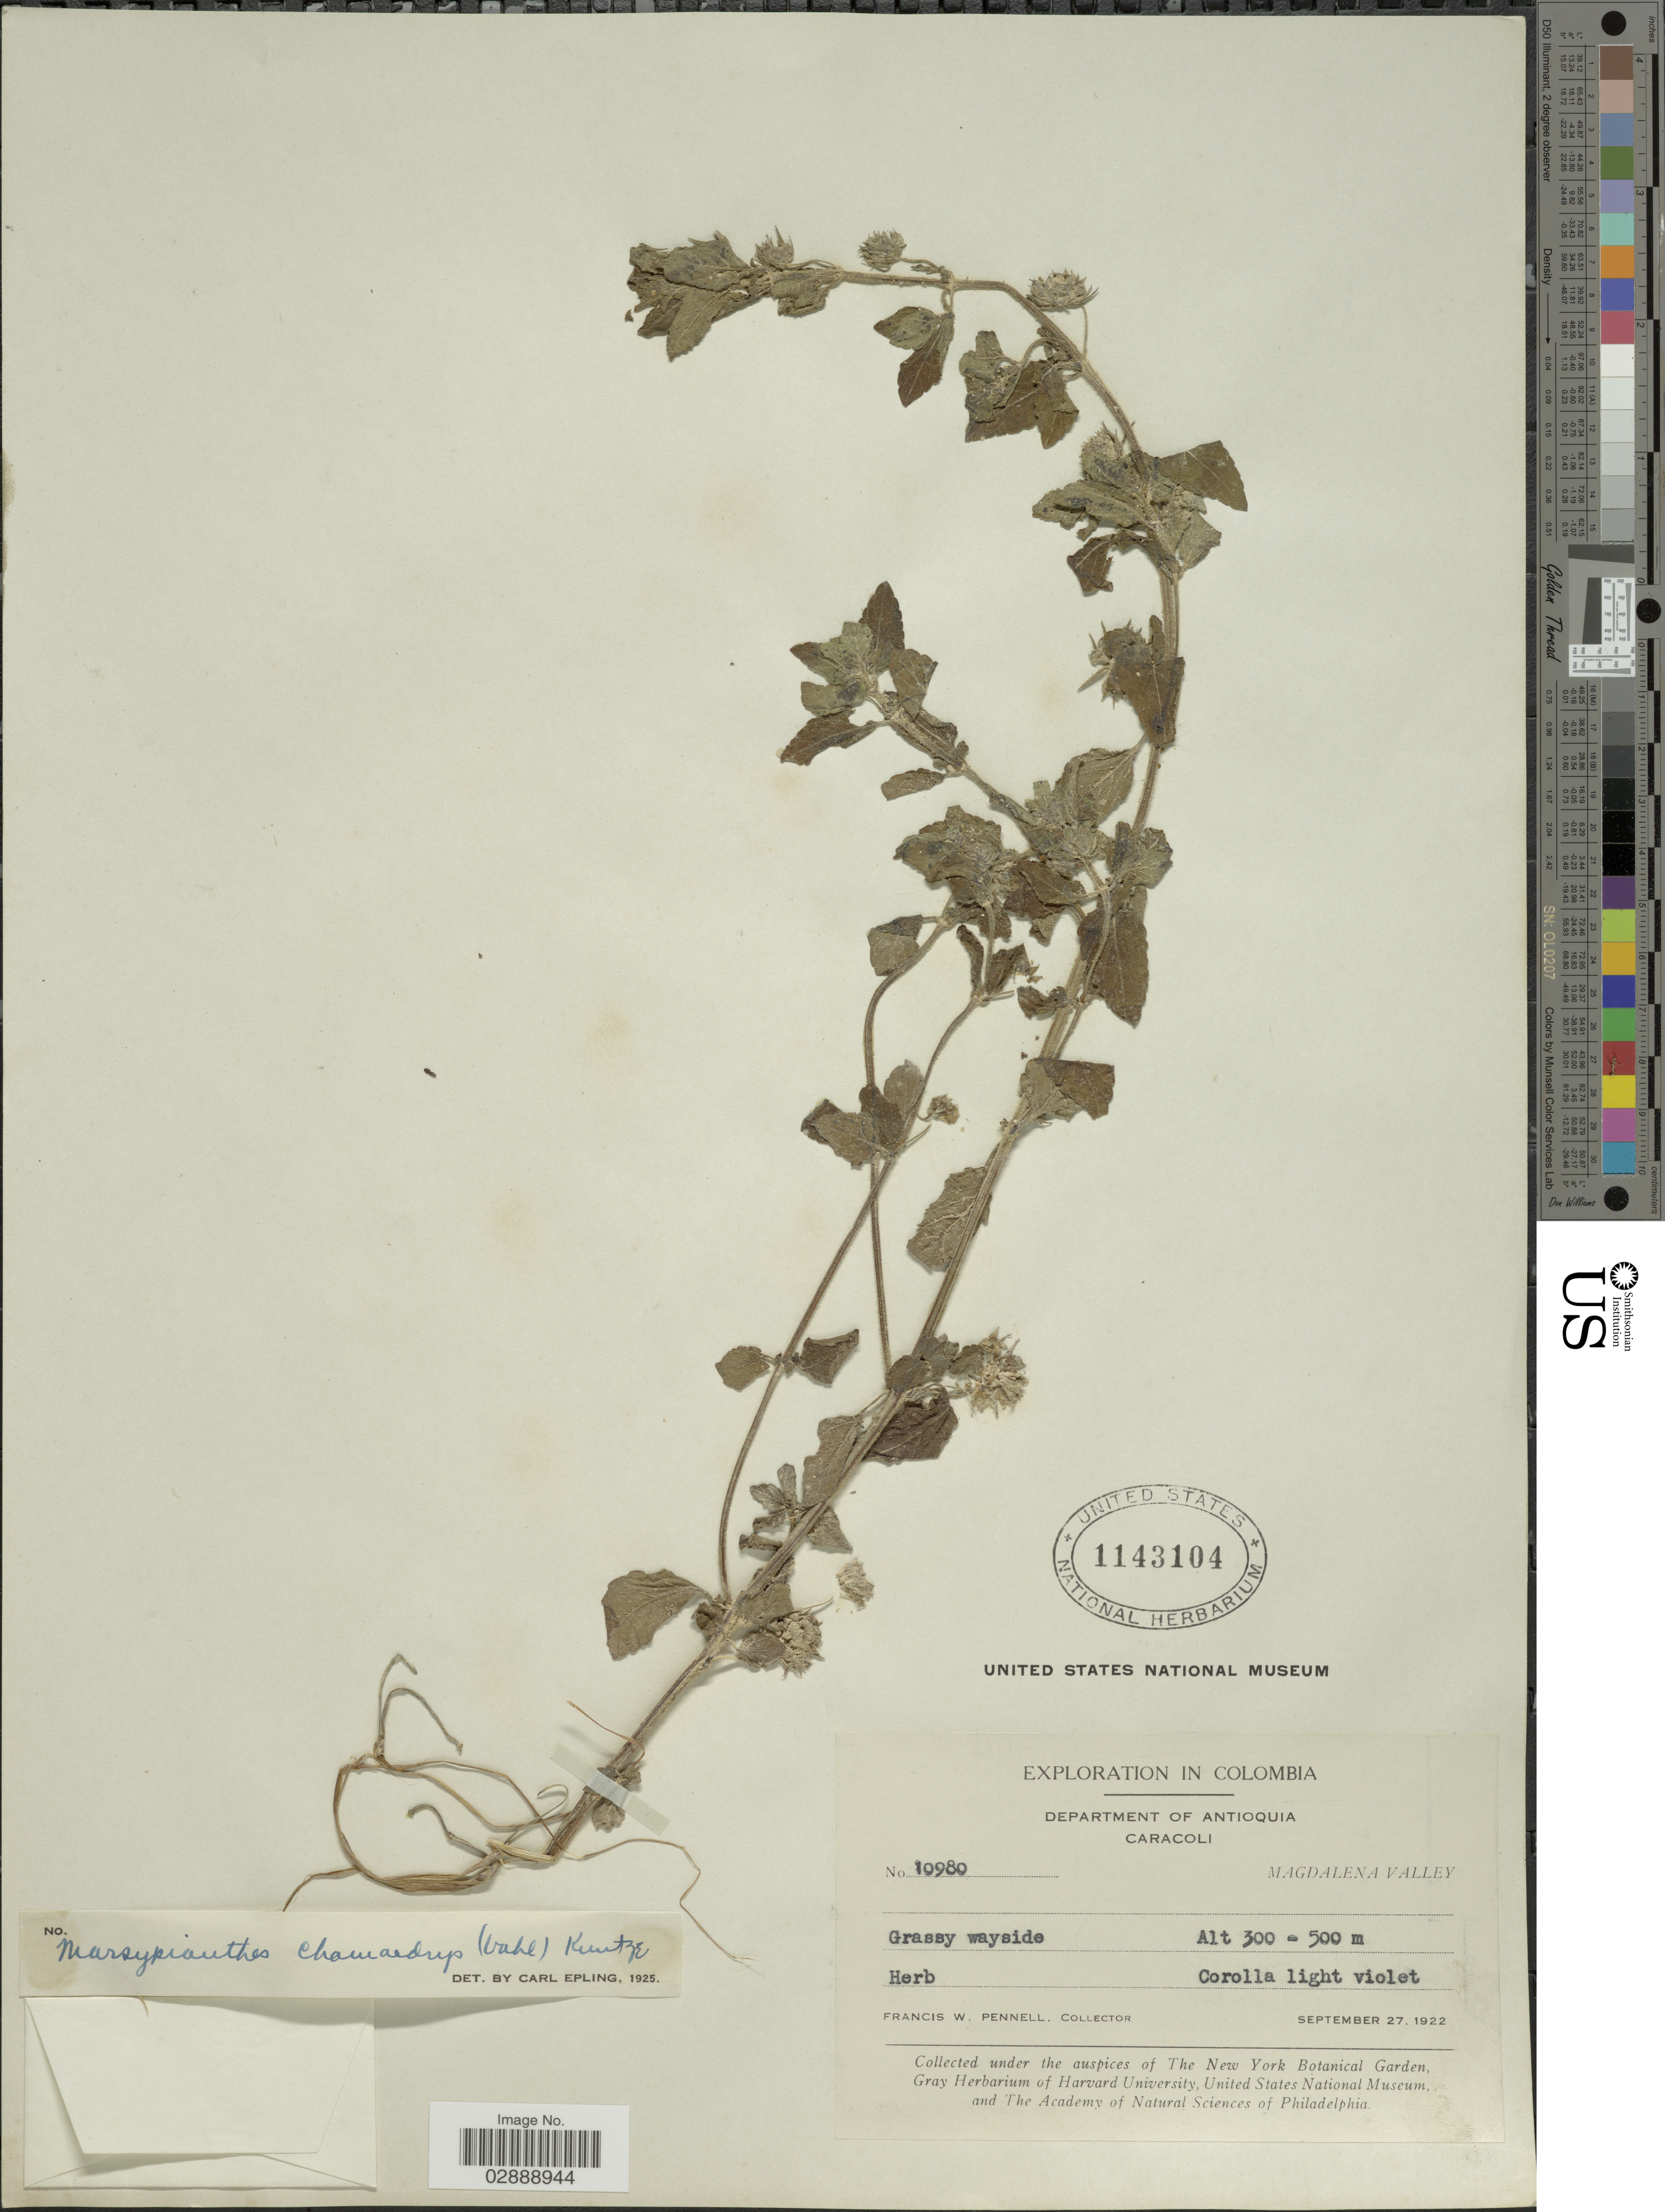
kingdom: Plantae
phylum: Tracheophyta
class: Magnoliopsida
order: Lamiales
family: Lamiaceae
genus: Marsypianthes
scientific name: Marsypianthes chamaedrys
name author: (Vahl) Kuntze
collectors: F. W. Pennell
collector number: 10980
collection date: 1922-09-27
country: Colombia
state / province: Antioquia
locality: Department of Antioquia. Caracoli. Magdalena Valley.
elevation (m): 300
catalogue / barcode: US 1143104